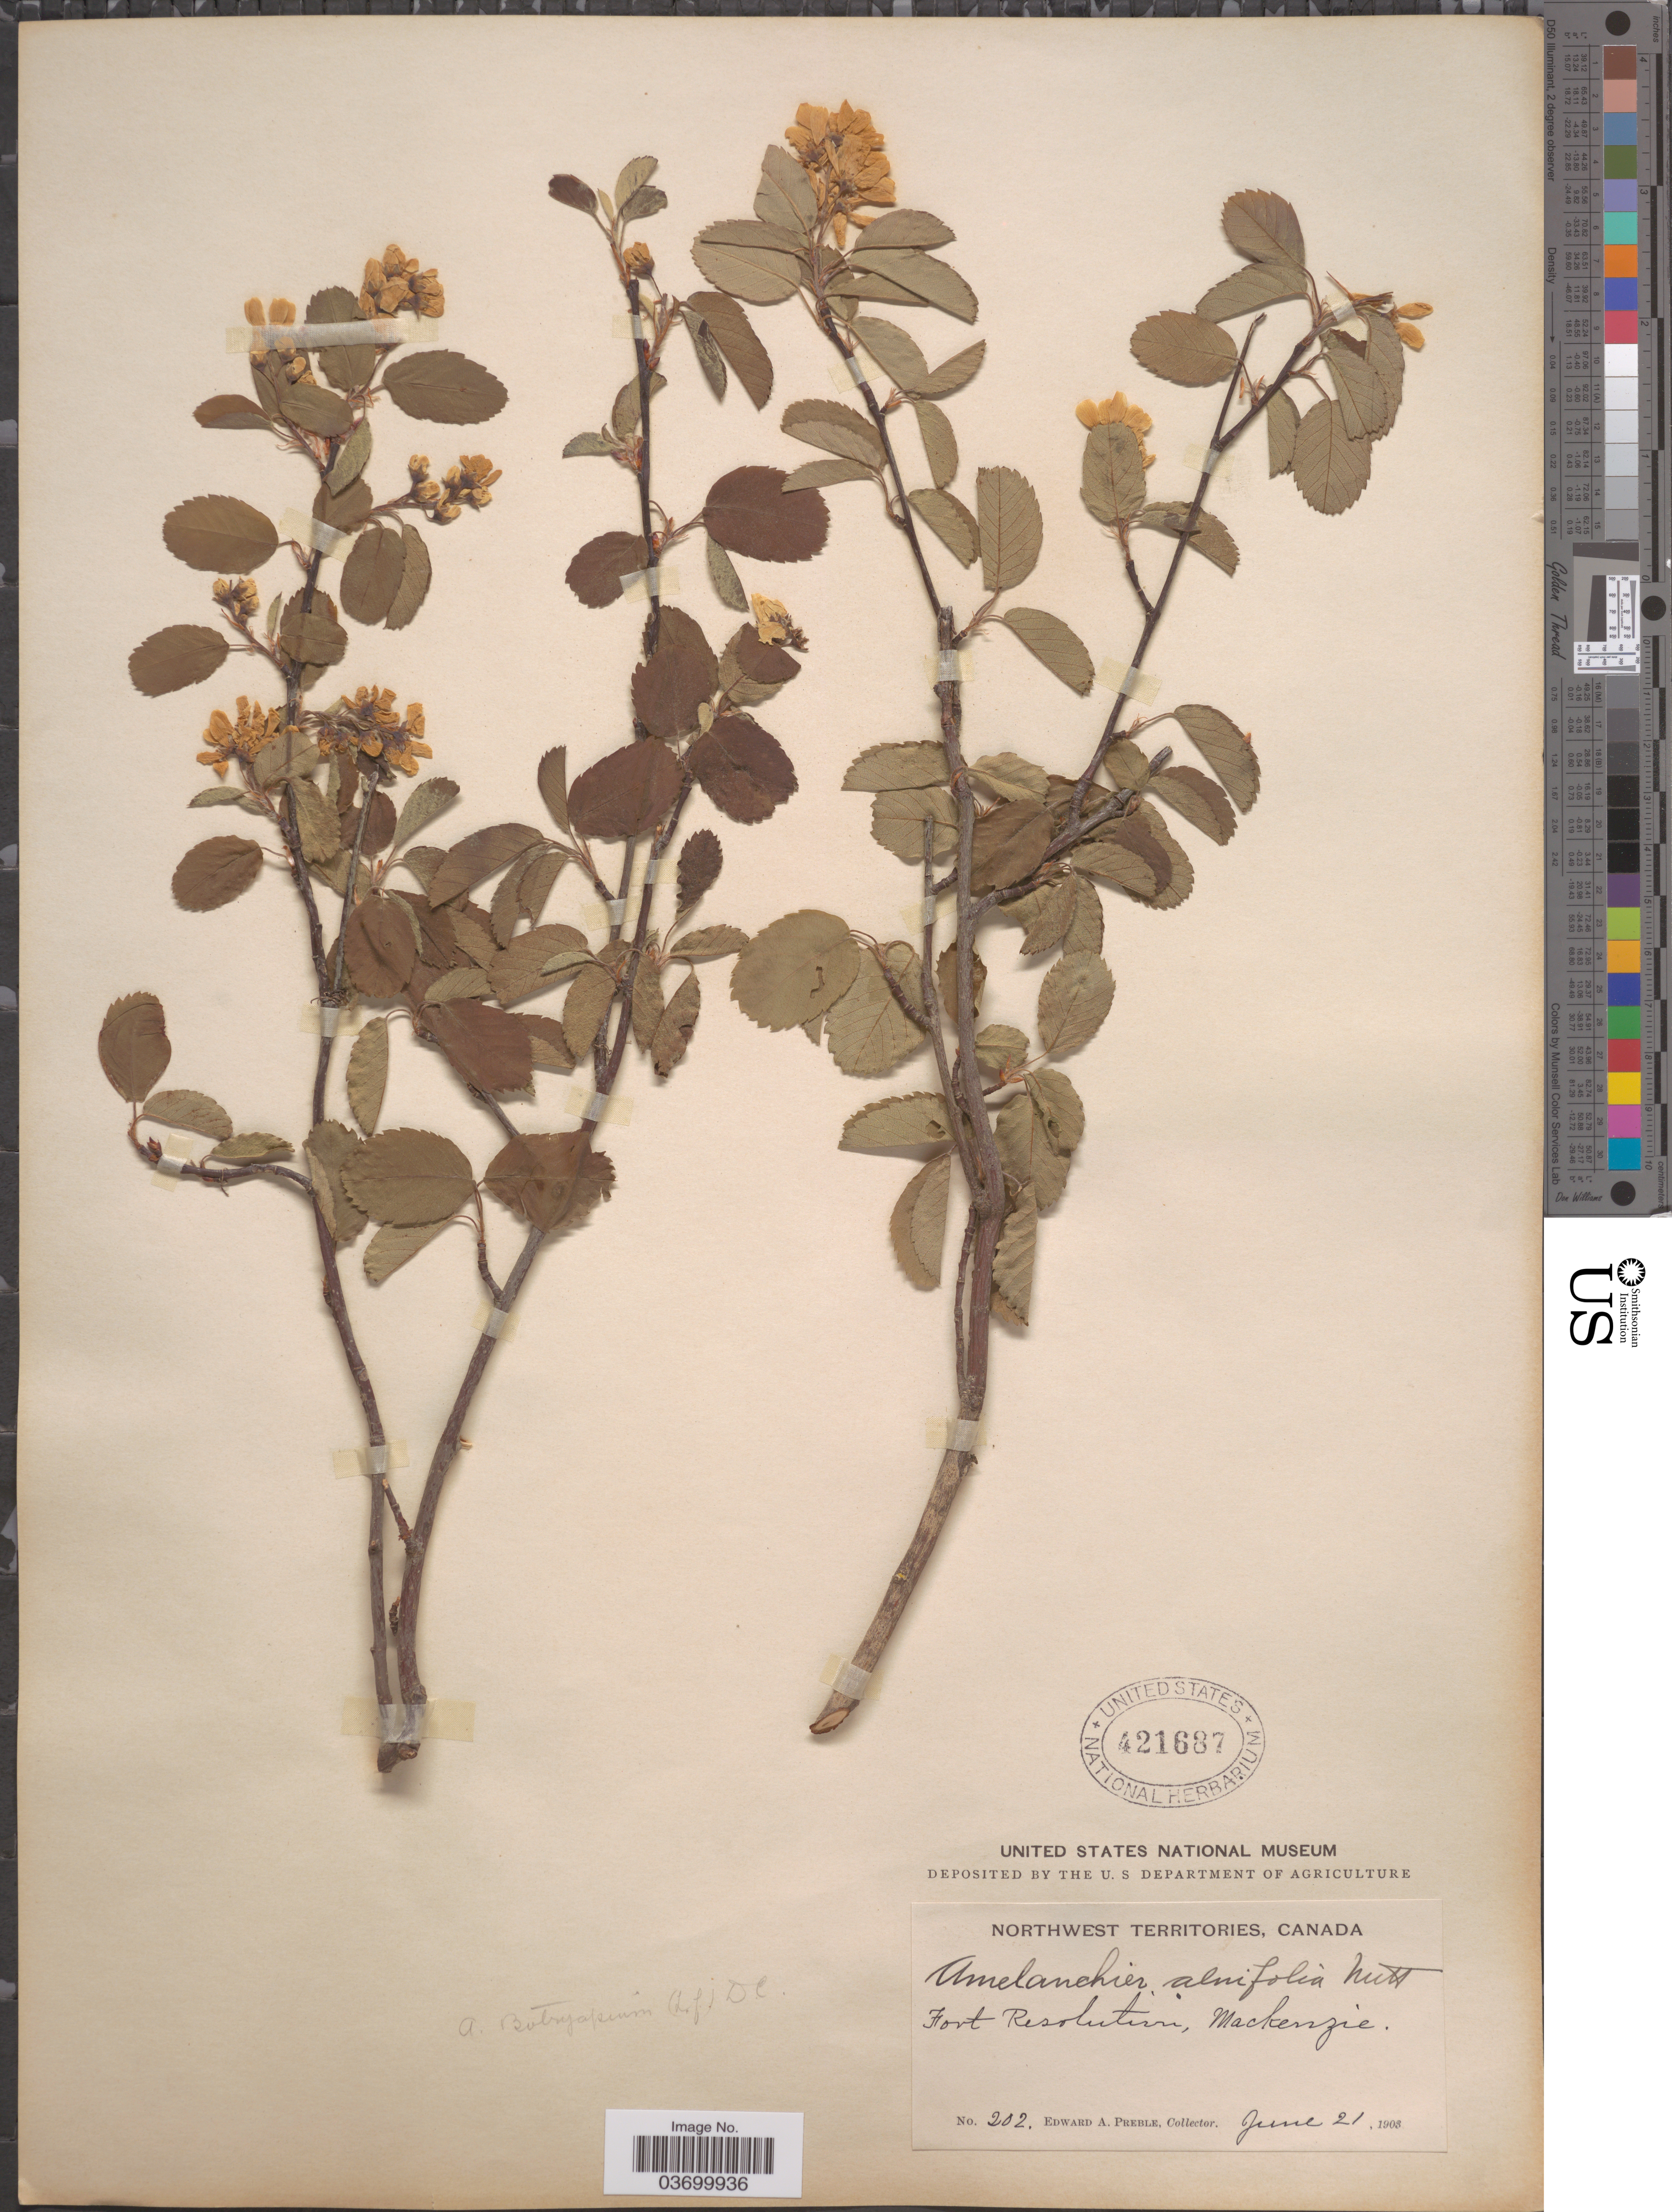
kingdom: Plantae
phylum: Tracheophyta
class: Magnoliopsida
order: Rosales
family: Rosaceae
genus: Amelanchier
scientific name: Amelanchier alnifolia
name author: (Nutt.) Nutt. ex M. Roem.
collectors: E. Preble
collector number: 202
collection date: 1903-06-21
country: Canada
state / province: Northwest Territories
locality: Fort Resolution, Mackenzie.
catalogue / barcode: US 421687